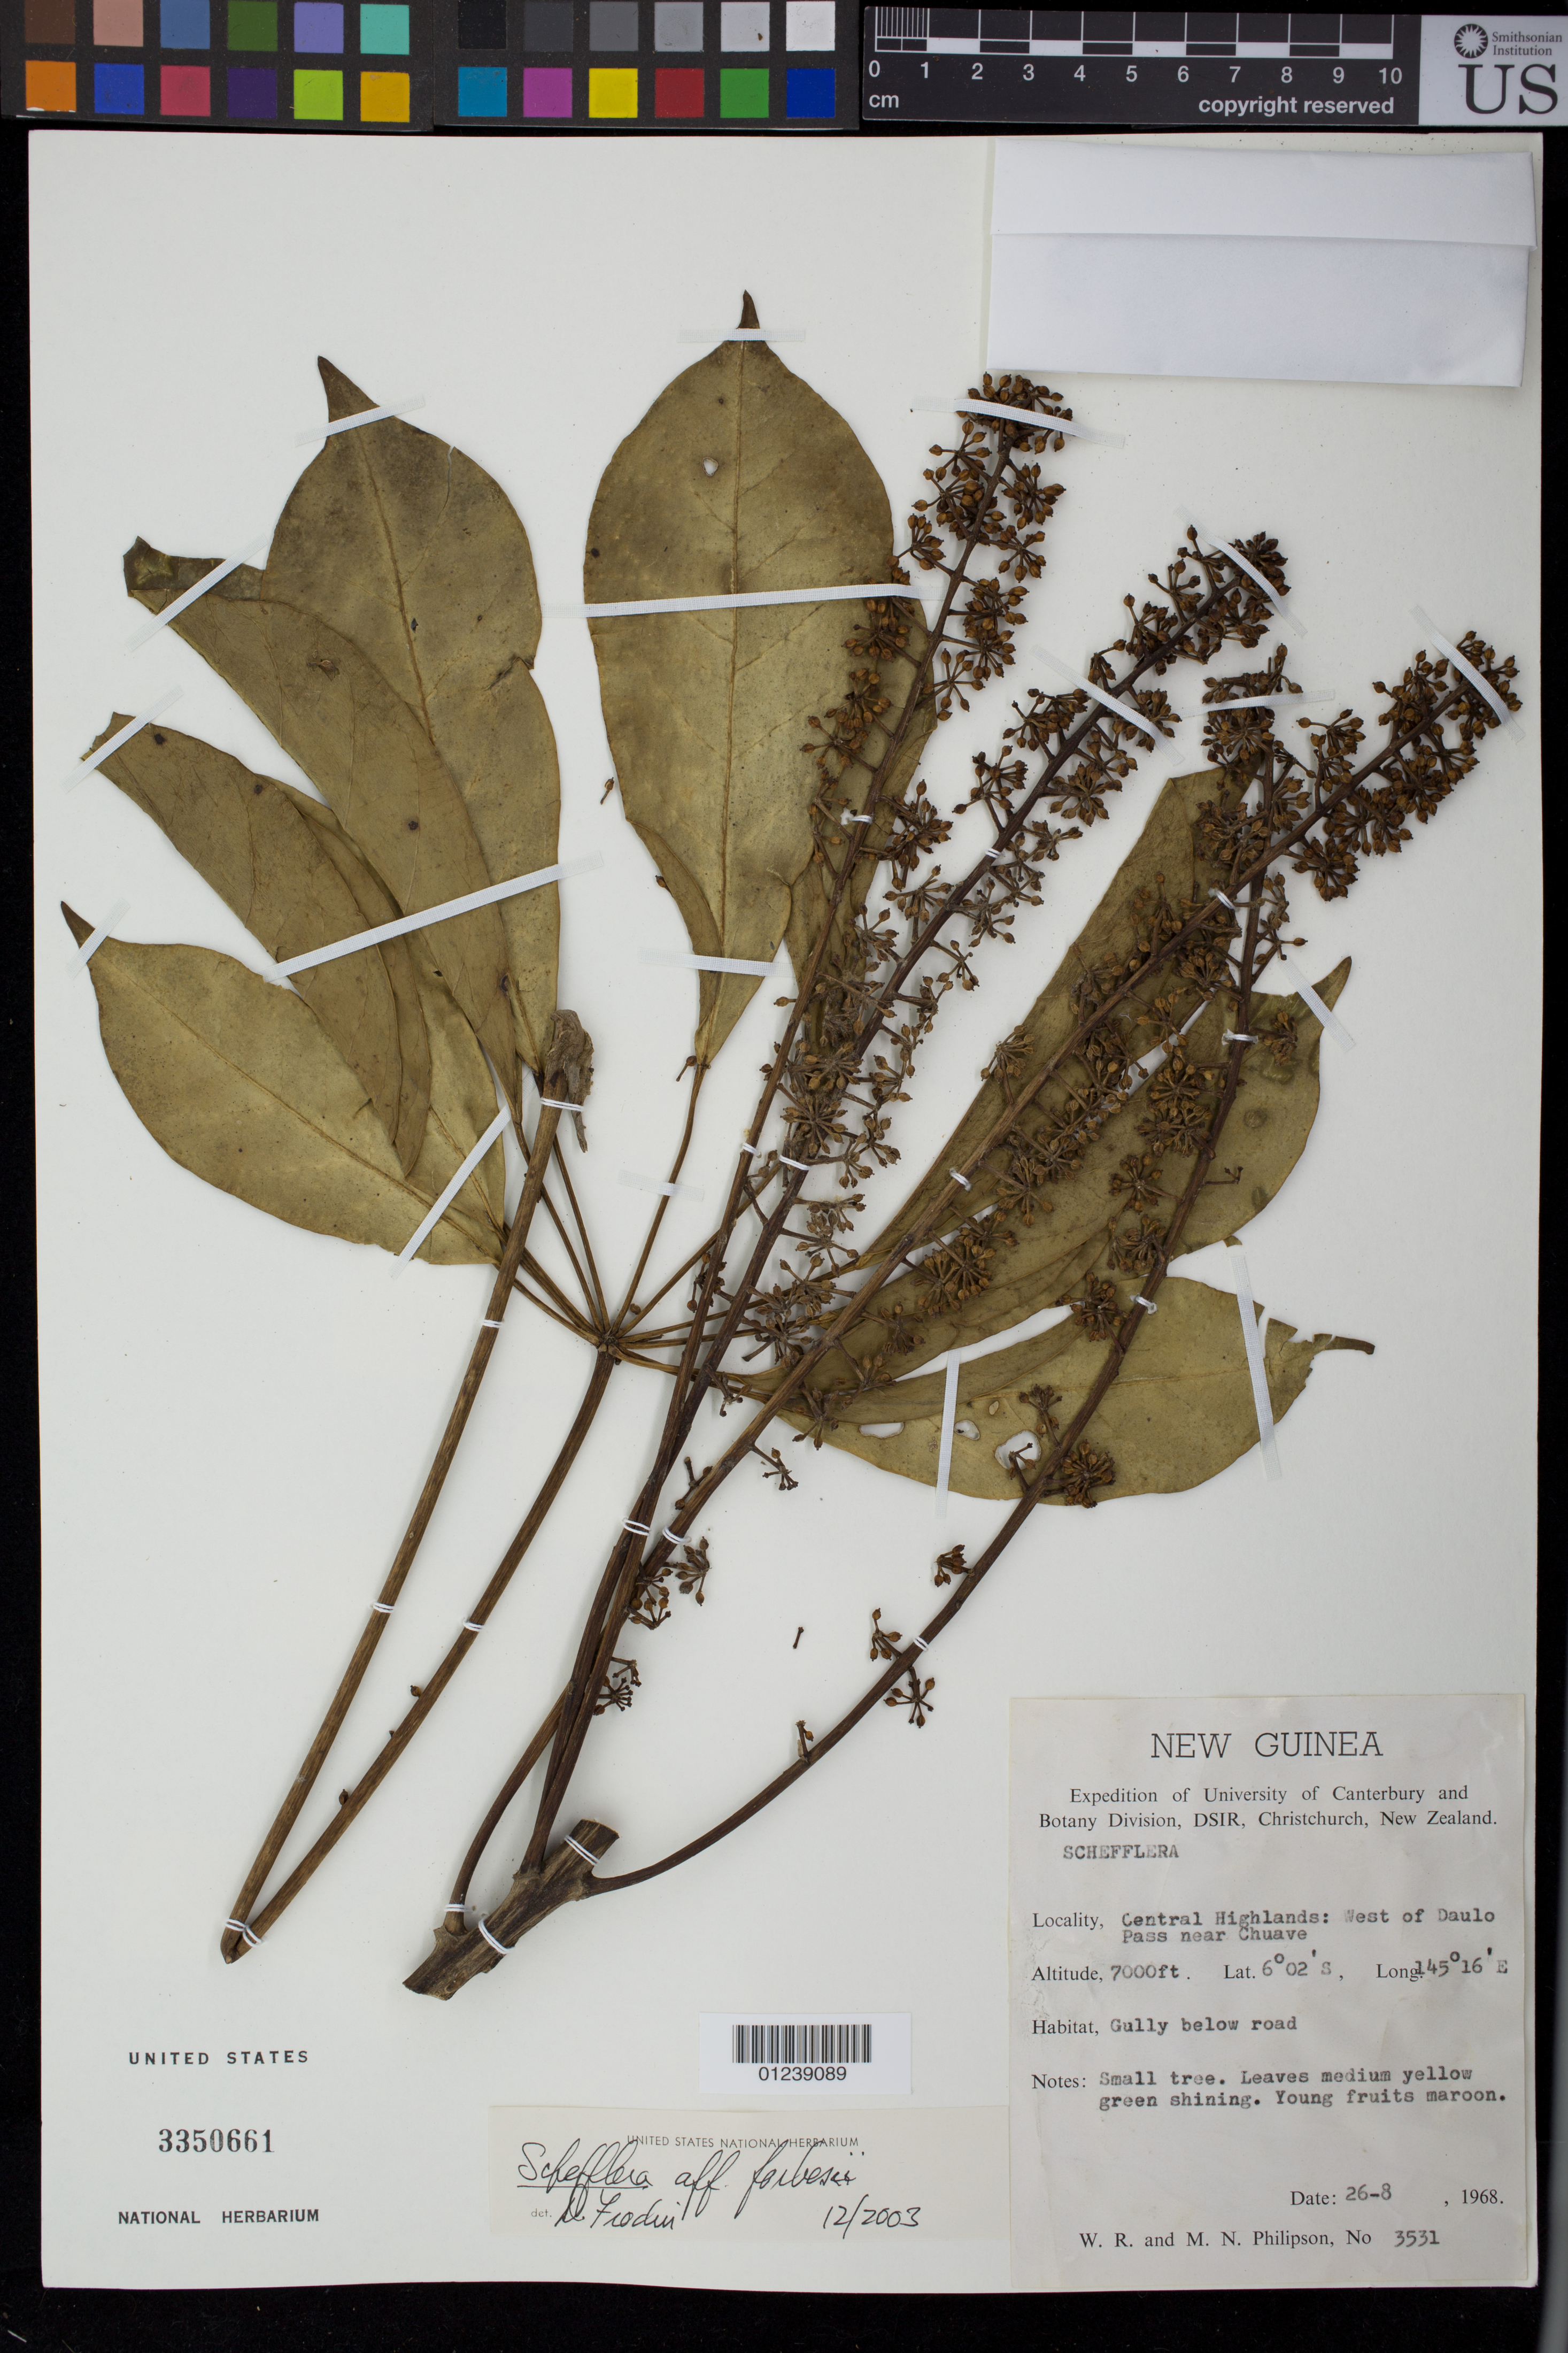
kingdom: Plantae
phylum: Tracheophyta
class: Magnoliopsida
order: Apiales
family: Araliaceae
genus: Heptapleurum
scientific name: Heptapleurum forbesii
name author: (Ridl.) Lowery & G. M. Plunkett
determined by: Wagner, W. L., (BOT), Smithsonian Institution - National Museum of Natural History (UNITED STATES)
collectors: W. R. Philipson & M. Philipson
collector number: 3531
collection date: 1968-08-26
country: Papua New Guinea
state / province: Chimbu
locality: Central Highlands: West of Daulo Pass near Chuave. Gully below road.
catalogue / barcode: US 3350661